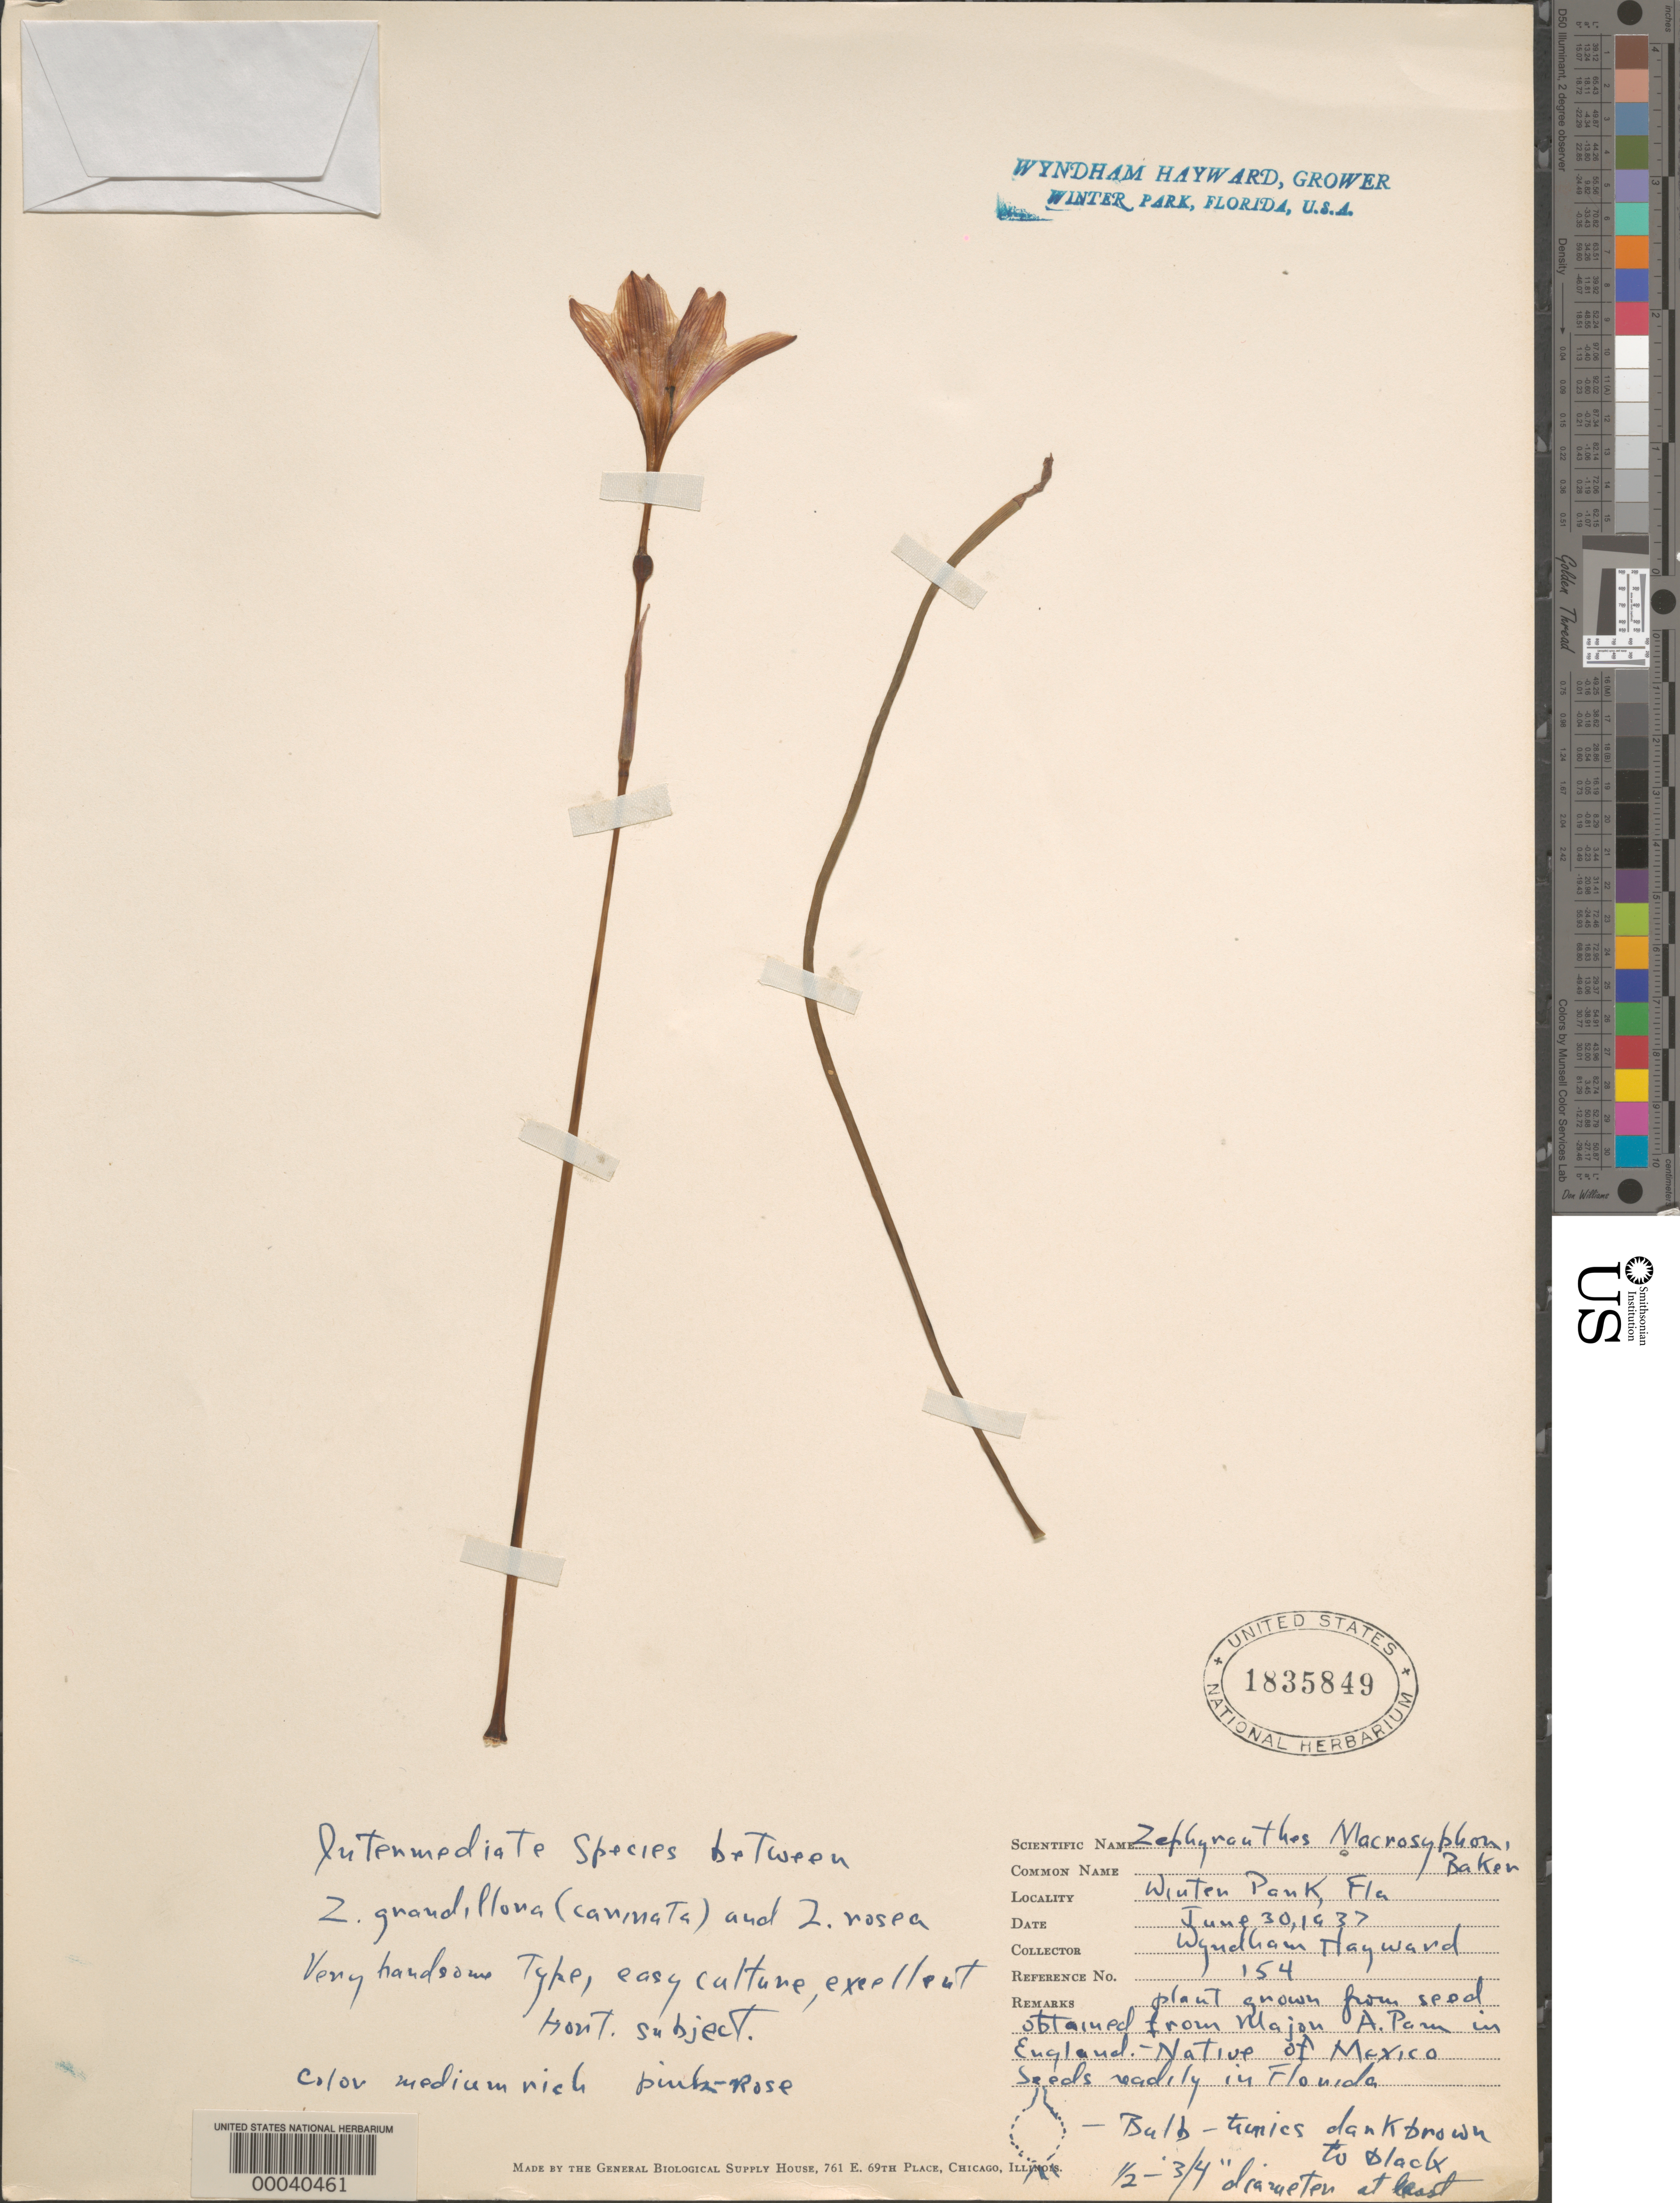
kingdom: Plantae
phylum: Tracheophyta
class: Liliopsida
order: Asparagales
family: Amaryllidaceae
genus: Zephyranthes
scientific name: Zephyranthes macrosiphon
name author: Baker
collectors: J. N. Rose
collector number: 154 W. Hayward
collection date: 1969-09-27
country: United States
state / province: Florida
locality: Coconut Grove, former home of David Fairchild, the Kampong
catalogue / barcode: US 1835849